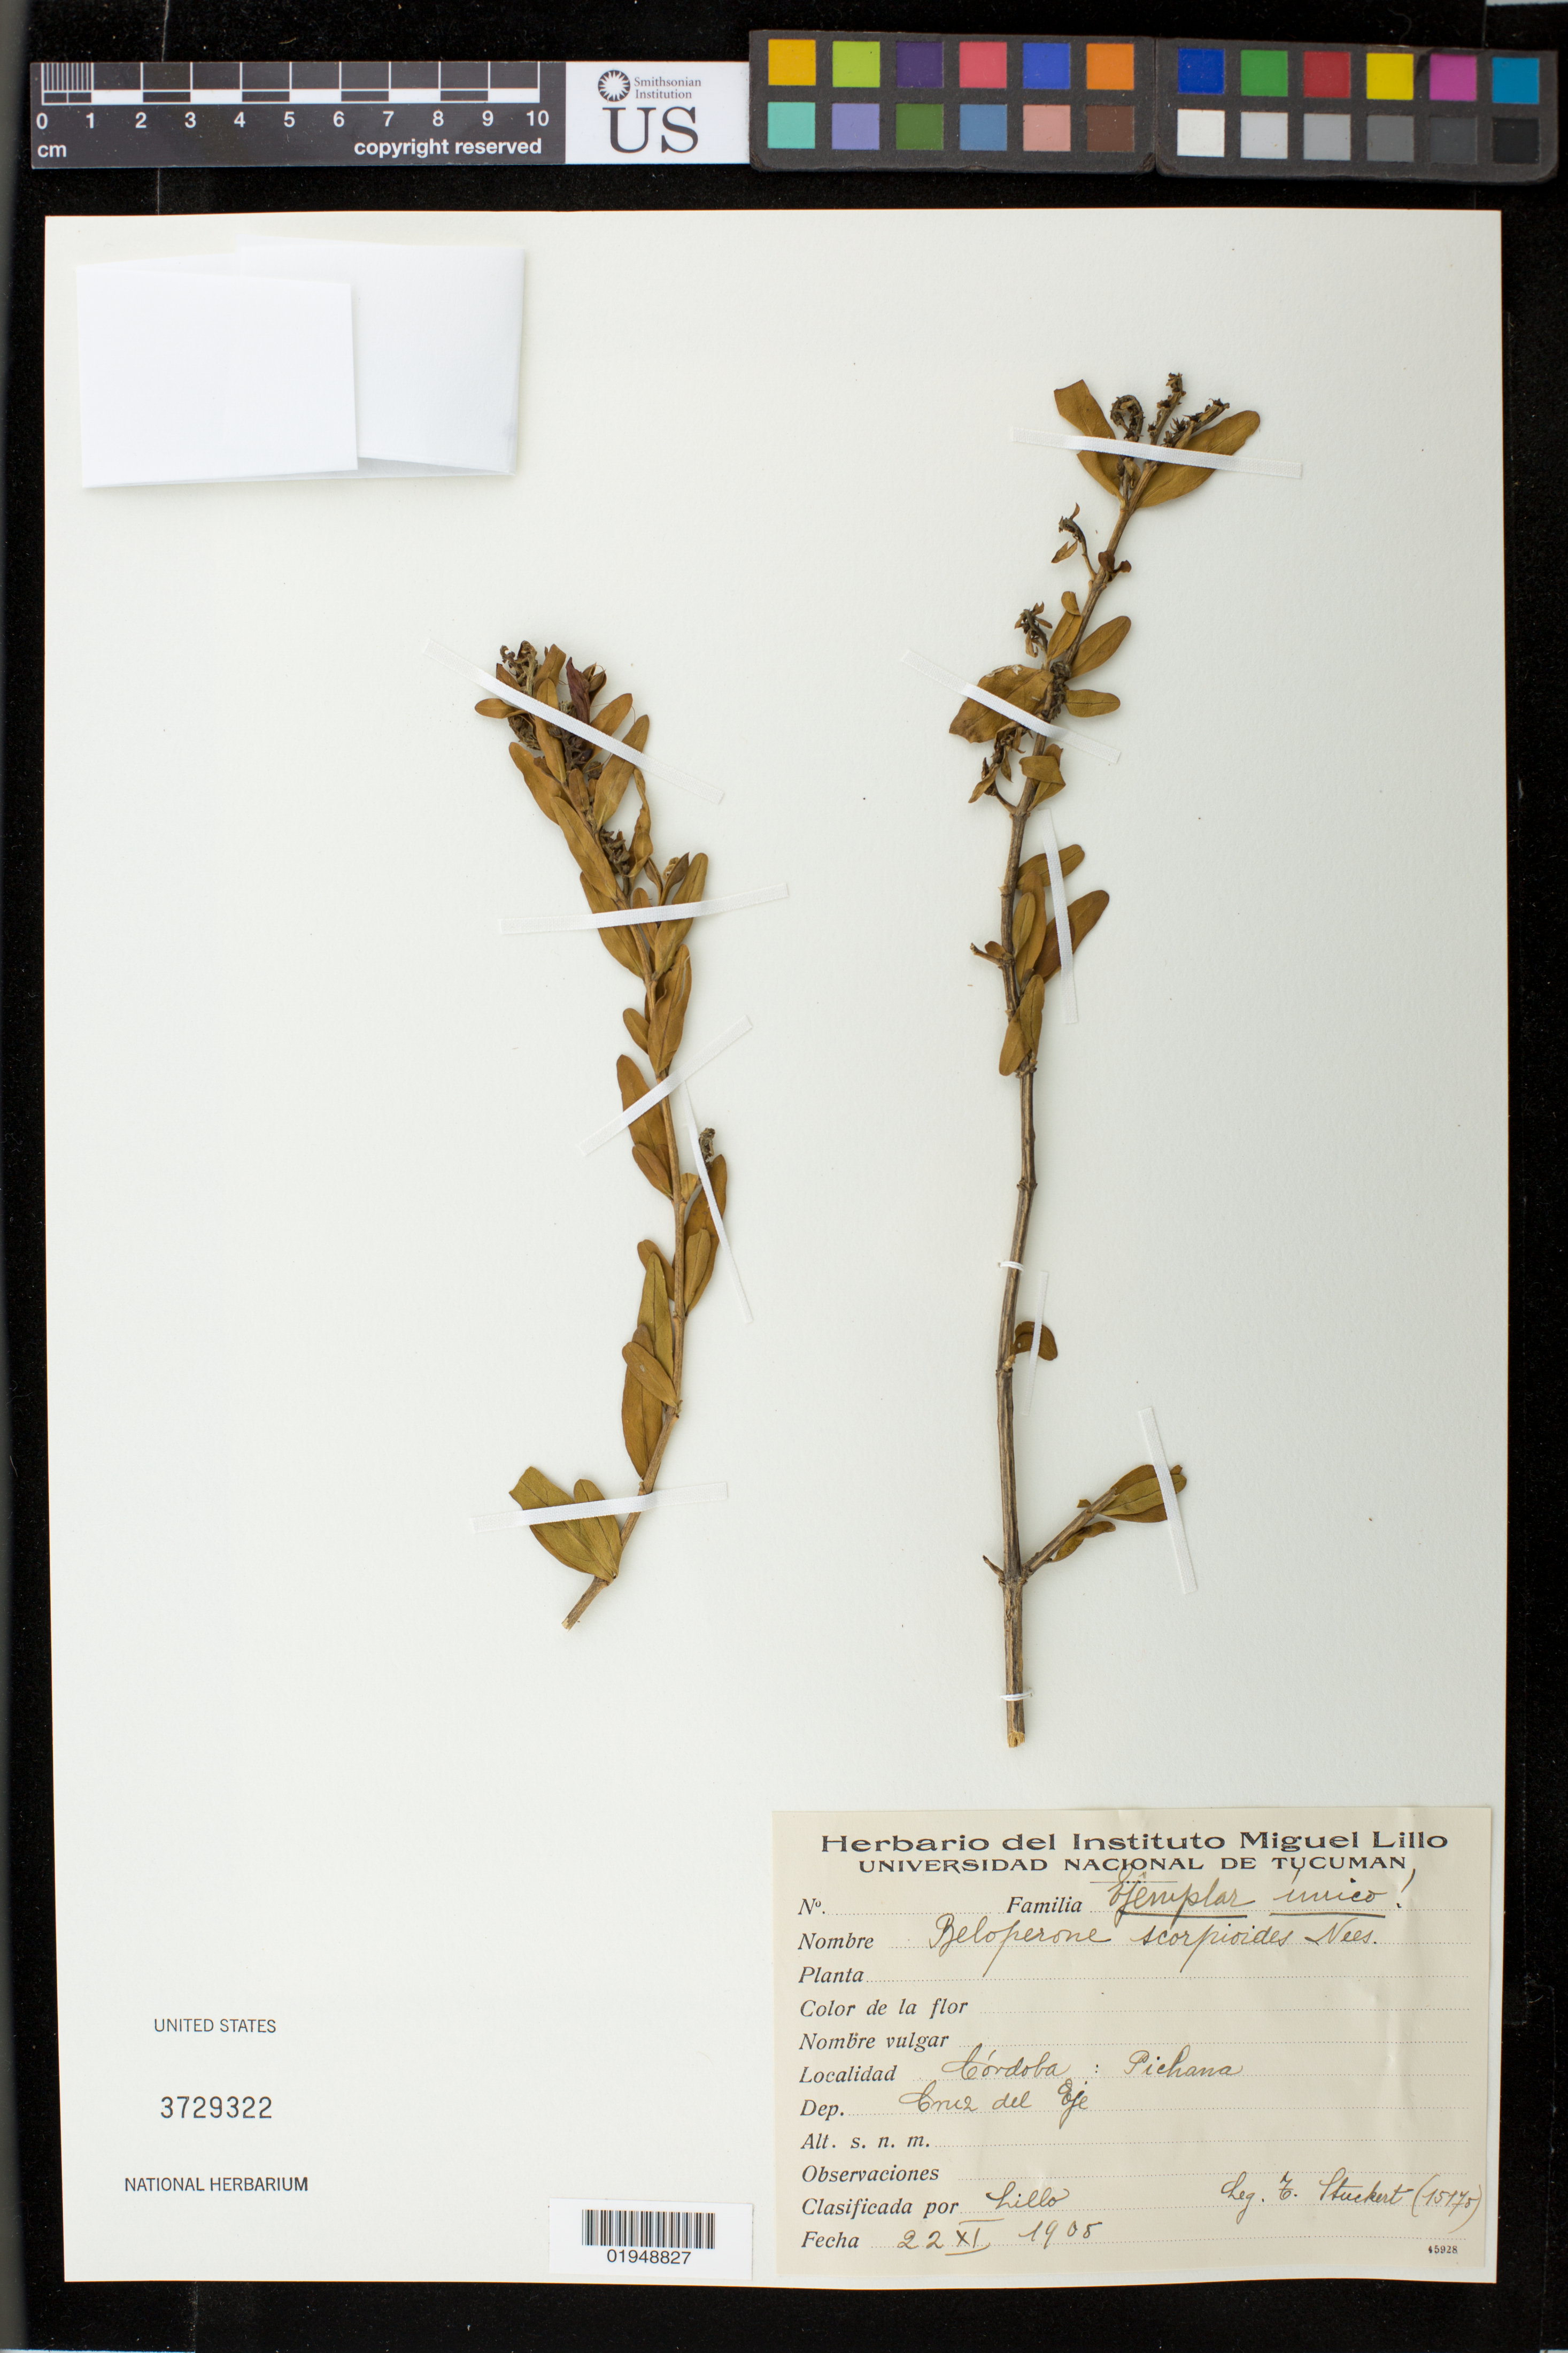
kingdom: Plantae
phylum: Tracheophyta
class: Magnoliopsida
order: Lamiales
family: Acanthaceae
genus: Justicia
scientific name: Justicia xylosteoides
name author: Griseb.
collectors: T. Stuckert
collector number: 15175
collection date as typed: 22 XI 1905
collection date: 1905-11-22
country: Argentina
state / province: Córdoba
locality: Pichana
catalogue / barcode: US 3729322